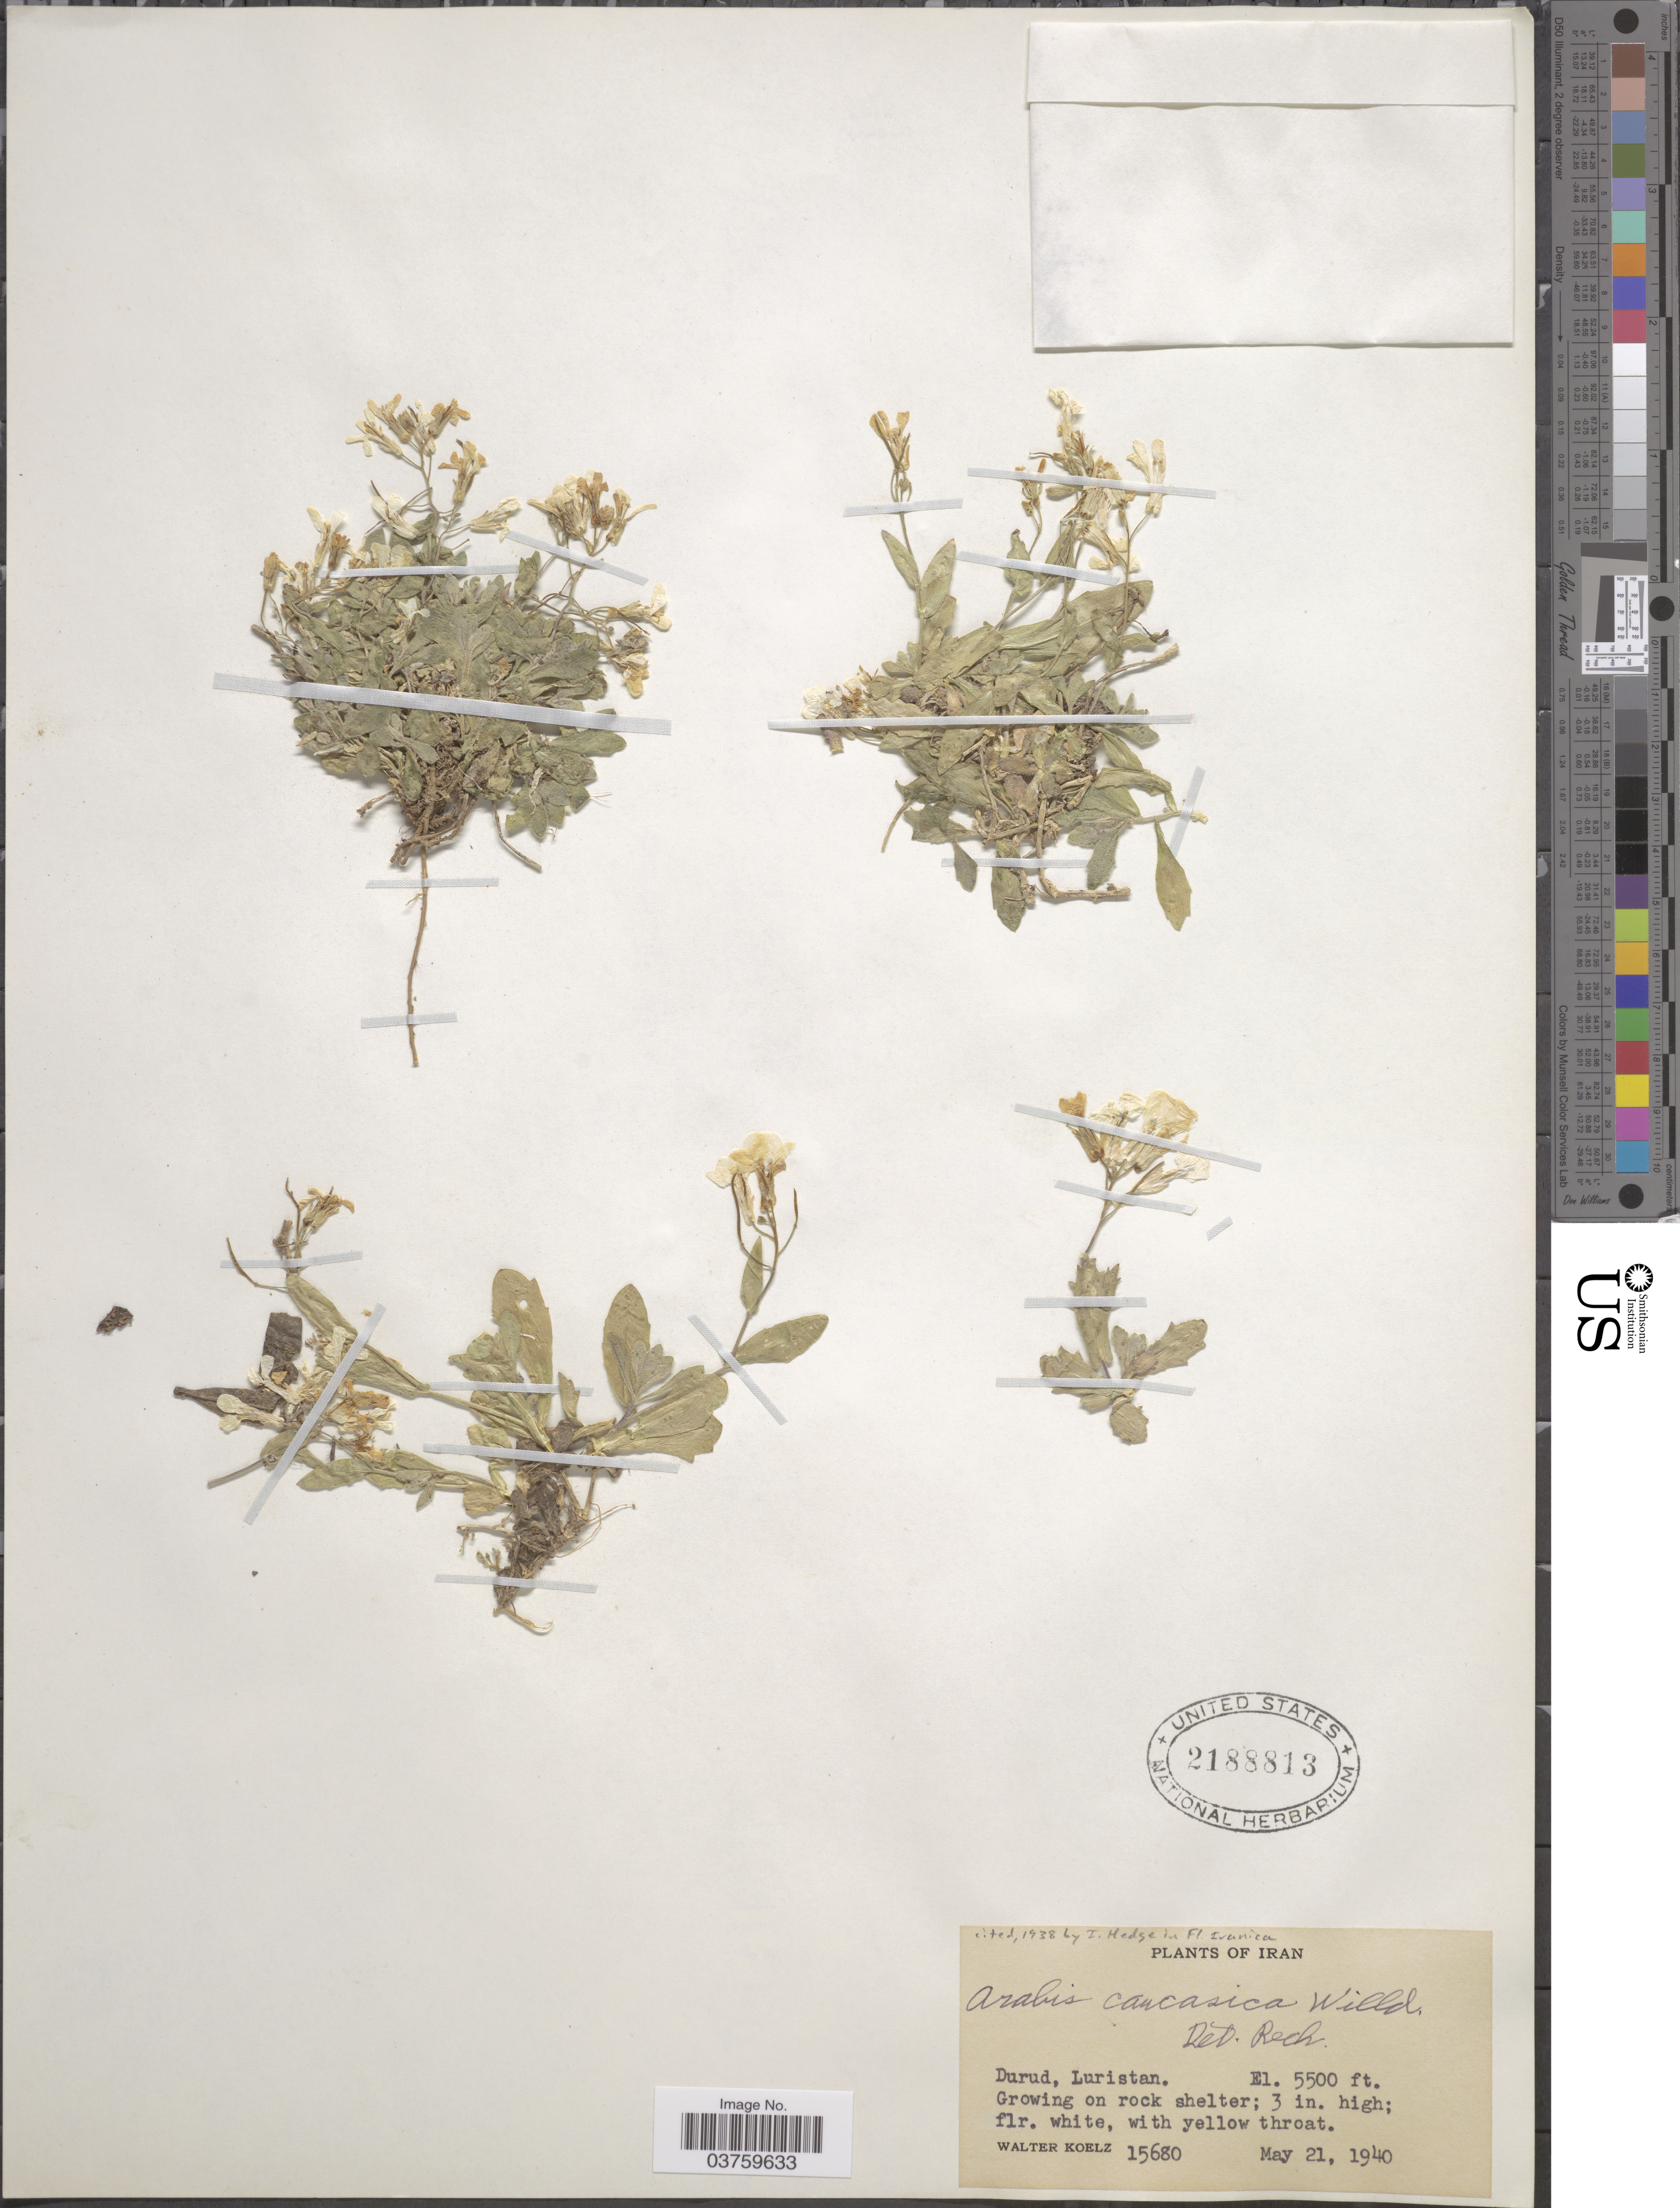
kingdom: Plantae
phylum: Tracheophyta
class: Magnoliopsida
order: Brassicales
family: Brassicaceae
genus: Arabis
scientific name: Arabis caucasica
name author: Willd.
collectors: W. N. Koelz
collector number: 15680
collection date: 1940-05-21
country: Iran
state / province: Lorestan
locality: Durud, Luristan.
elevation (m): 1676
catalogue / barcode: US 2188813